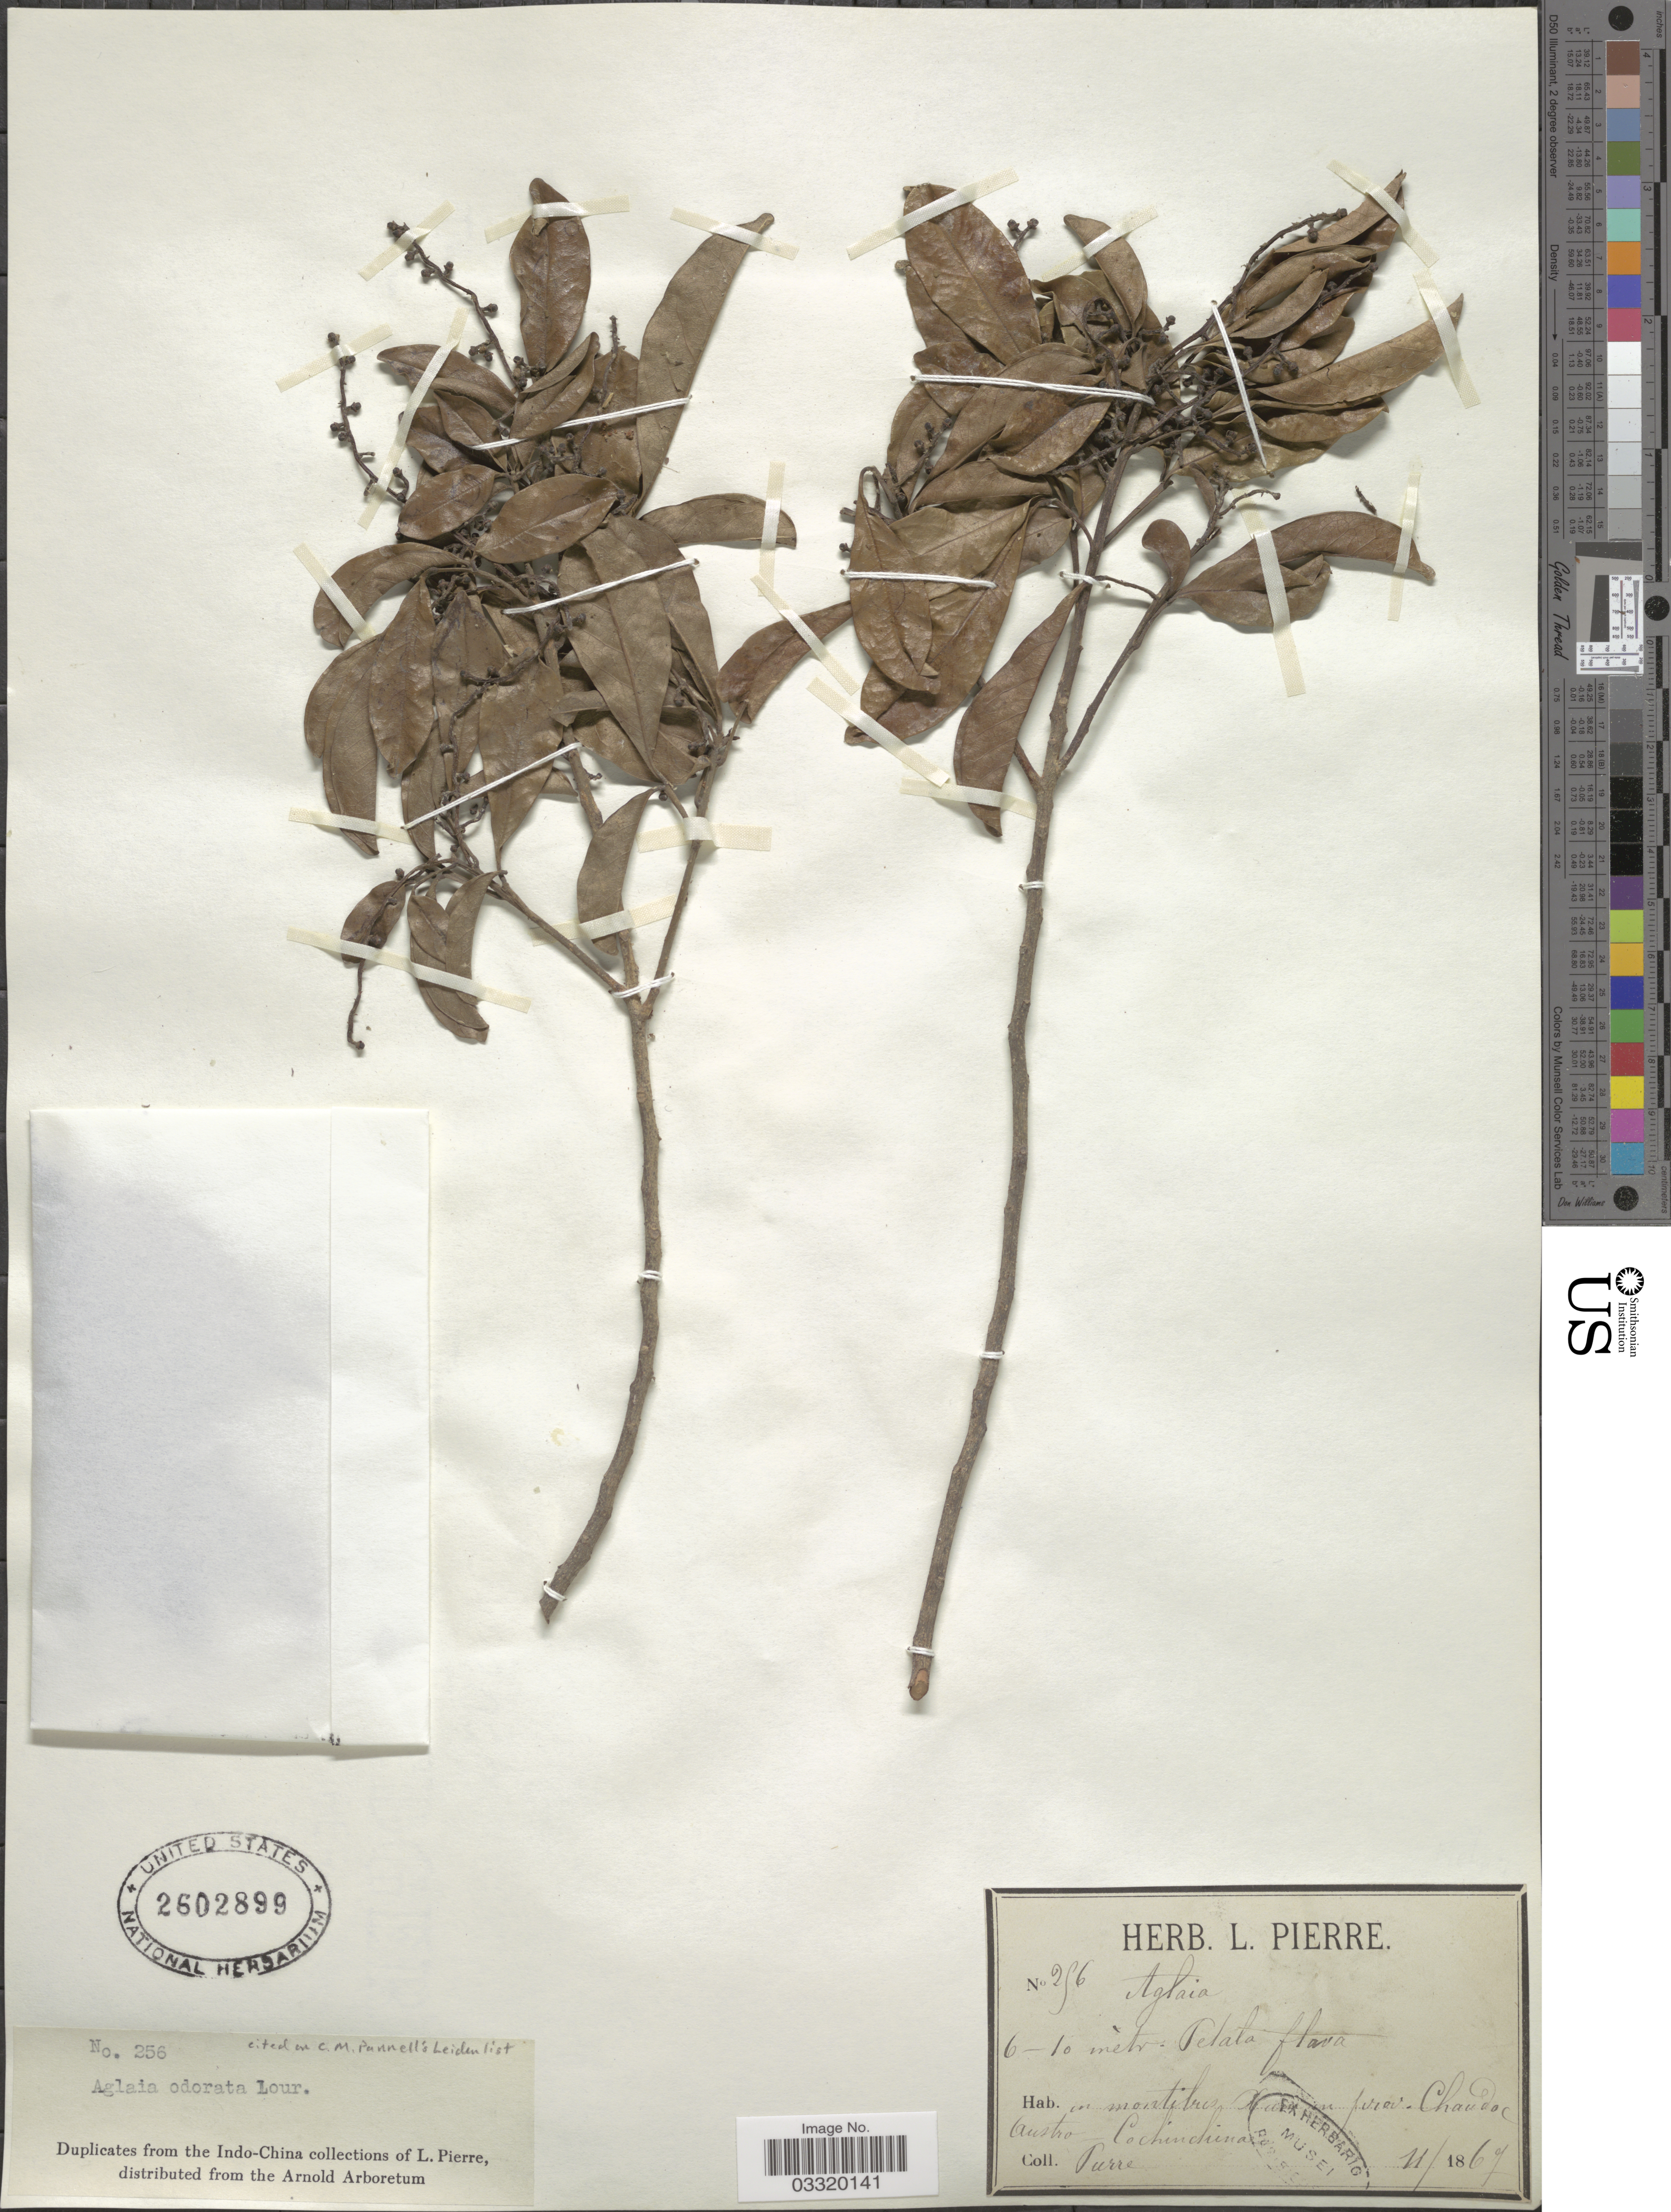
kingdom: Plantae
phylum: Tracheophyta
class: Magnoliopsida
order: Sapindales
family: Meliaceae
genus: Aglaia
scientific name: Aglaia odorata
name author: Lour.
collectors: L. Pierre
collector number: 256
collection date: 1869-11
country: Vietnam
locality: In montibus, [illegible text] in prov. Chaudoc Austro Cochinchinas.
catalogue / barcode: US 2602899